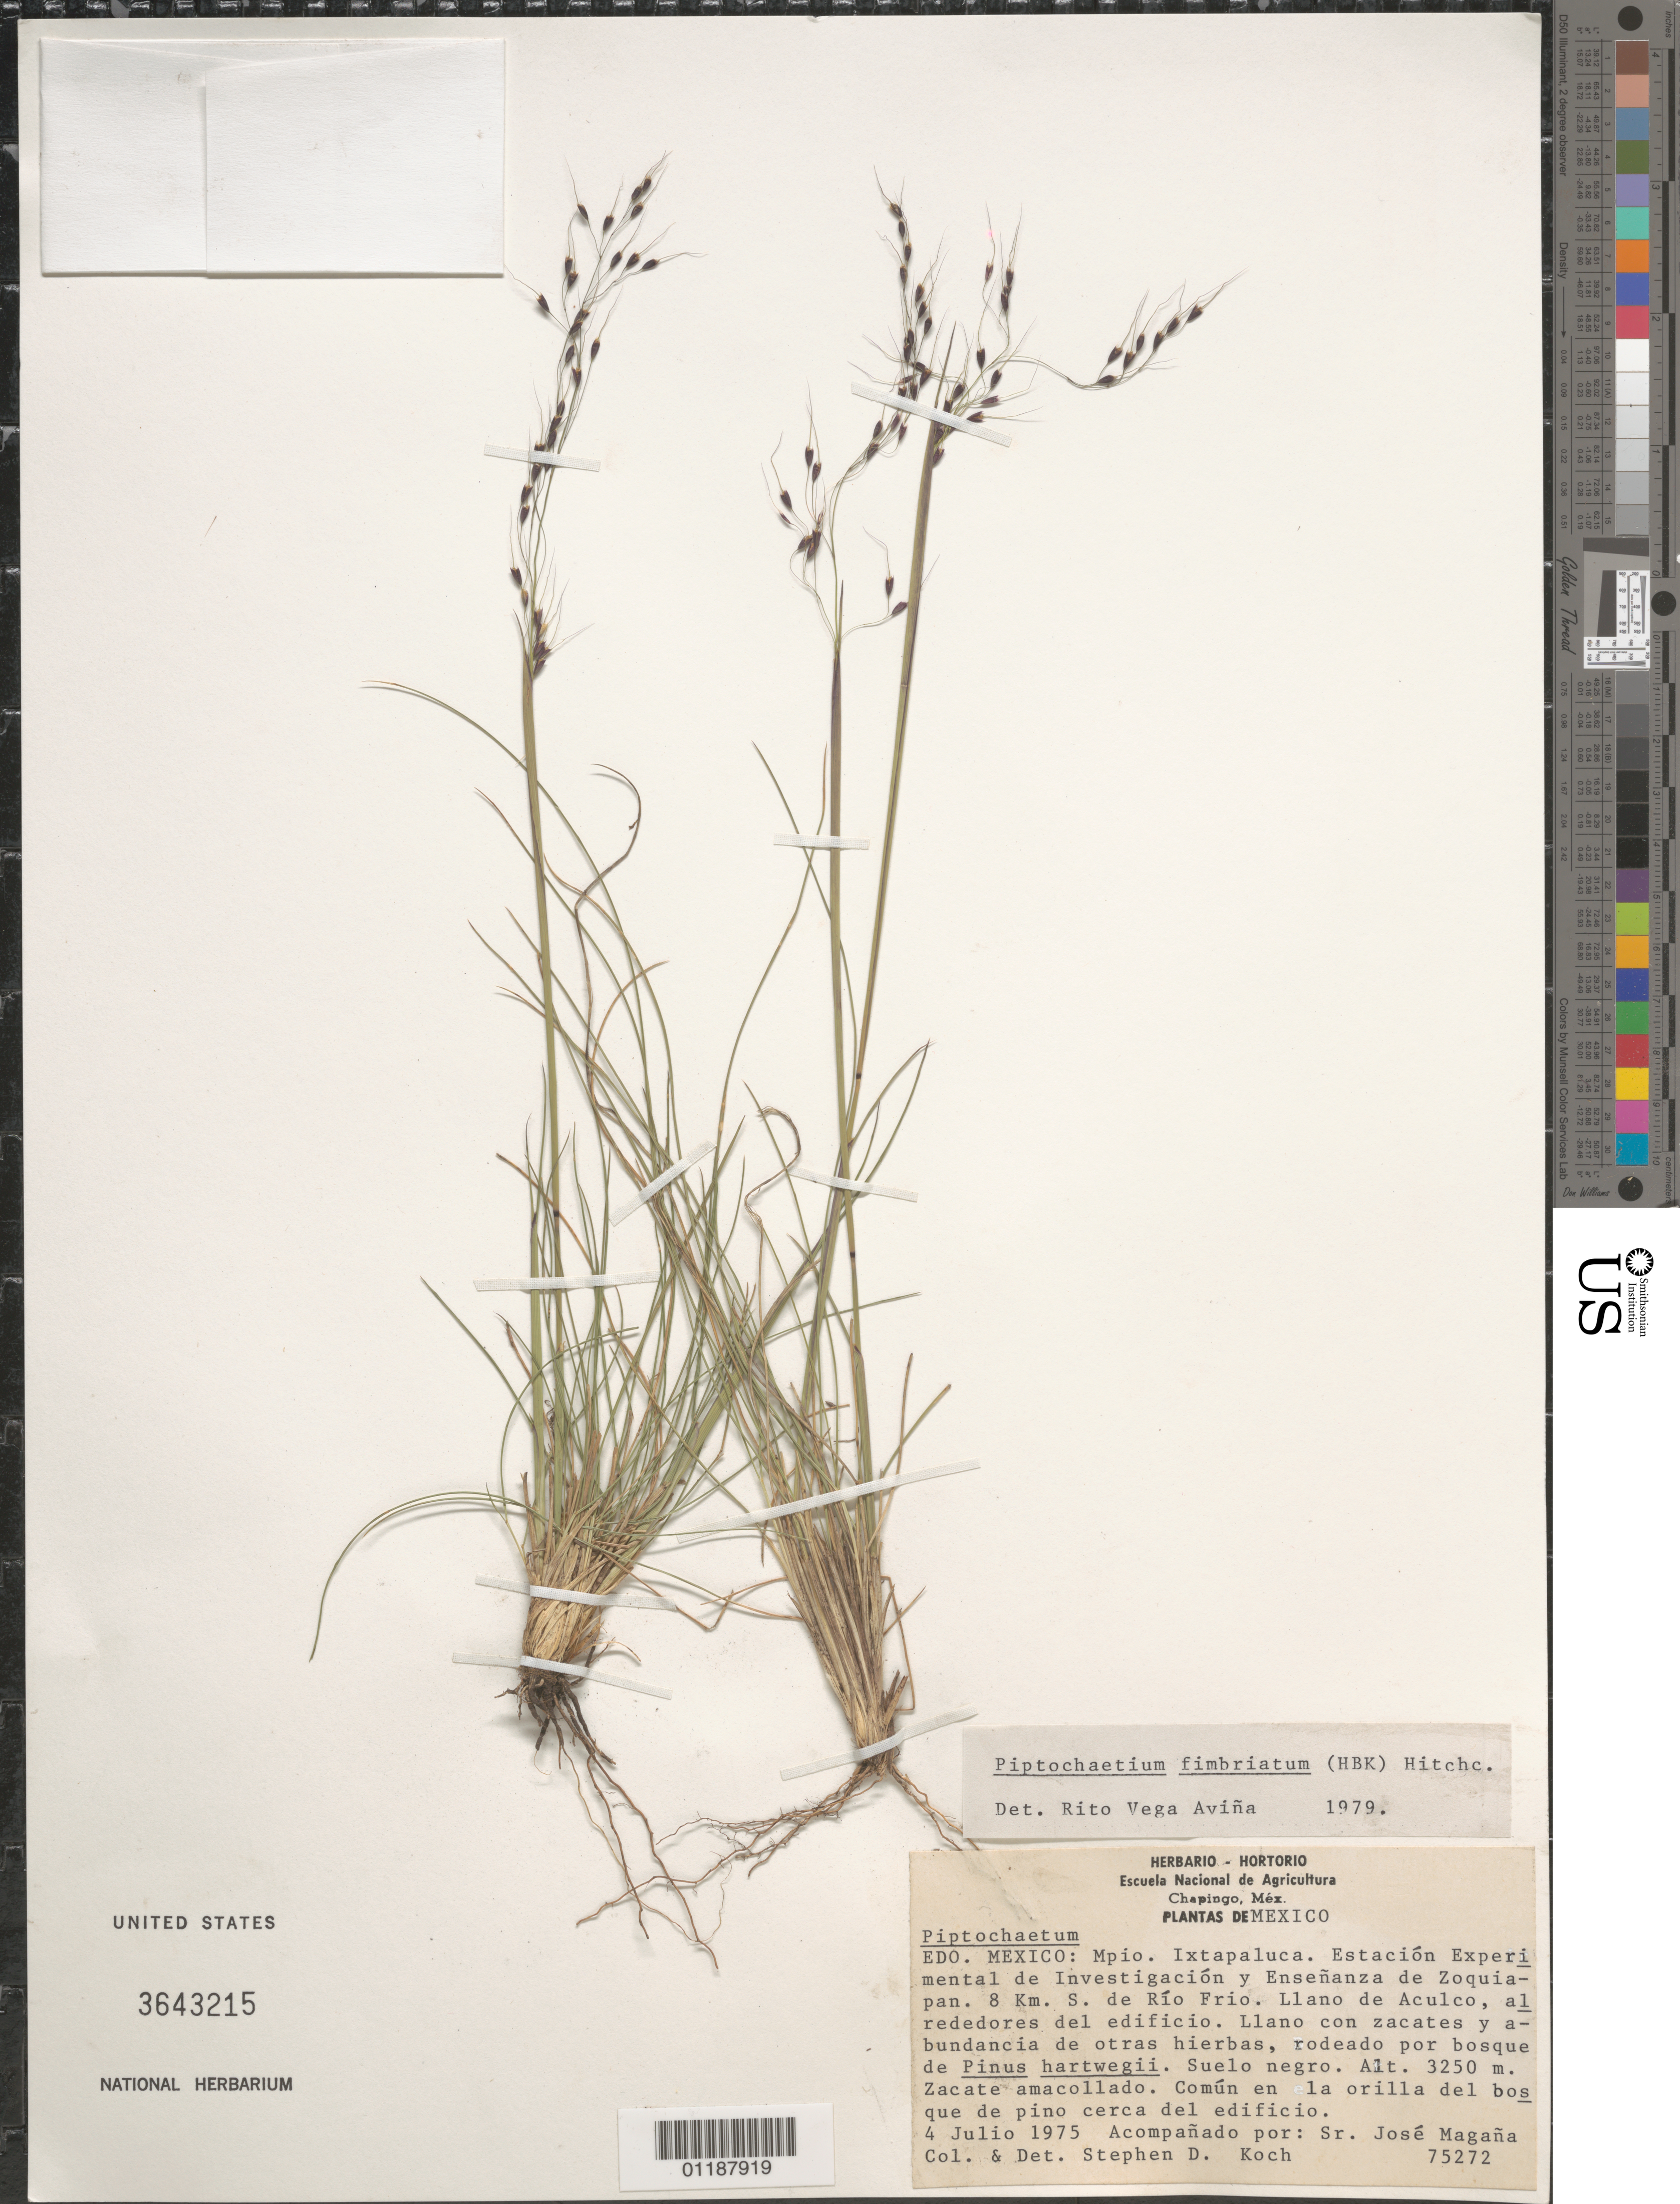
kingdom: Plantae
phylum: Tracheophyta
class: Liliopsida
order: Poales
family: Poaceae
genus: Piptochaetium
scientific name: Piptochaetium fimbriatum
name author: (Kunth) Hitchc.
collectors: S. D. Koch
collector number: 75272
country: Mexico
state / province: México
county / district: Ixtapaluca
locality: Estacion Experimental de Investigacion and Esenanza de Zoquiapan, S of Rio Frio. Llano de Aculco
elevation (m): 3250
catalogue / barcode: US 3643215